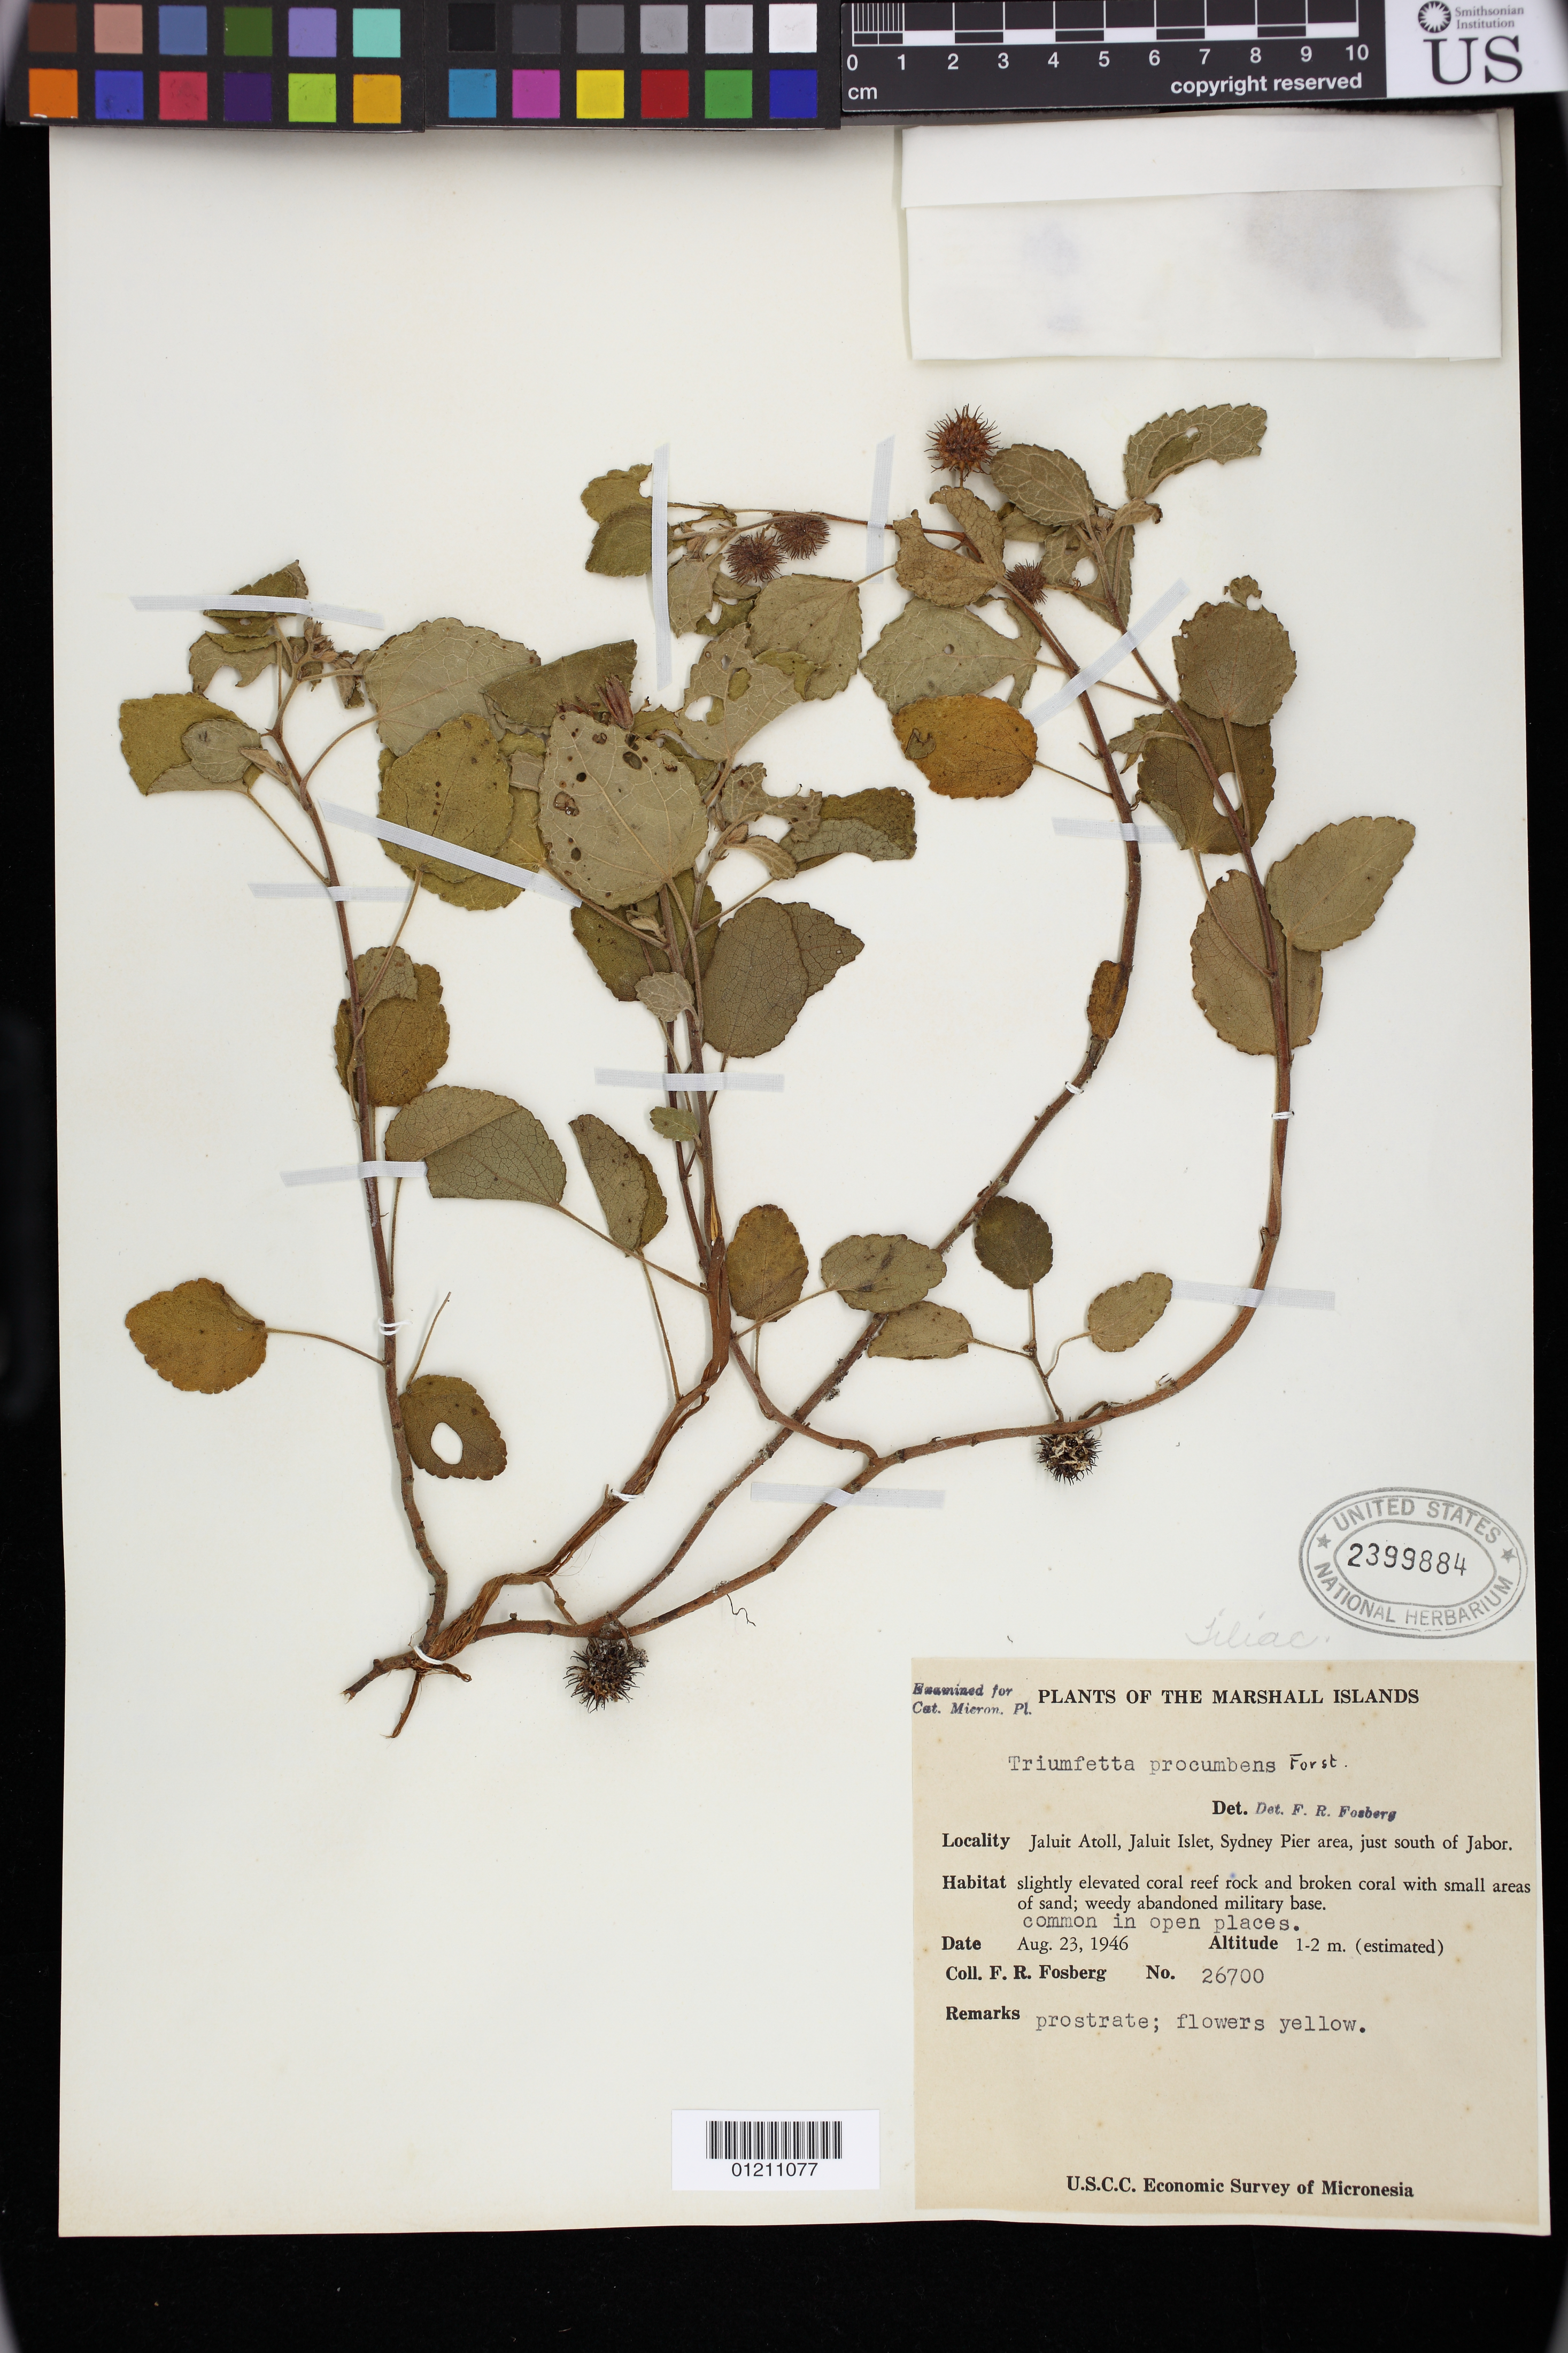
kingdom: Plantae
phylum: Tracheophyta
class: Magnoliopsida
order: Malvales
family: Malvaceae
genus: Triumfetta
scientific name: Triumfetta procumbens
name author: G. Forst.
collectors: F. R. Fosberg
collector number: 26700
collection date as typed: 23 Aug 1946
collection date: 1946-08-23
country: Marshall Islands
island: Jaluit Atoll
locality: Marshall Islands: Jaluit Atoll, Jaluit Islet, Sydney Pier area, just south of Jabor.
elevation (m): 1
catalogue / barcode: US 2399884